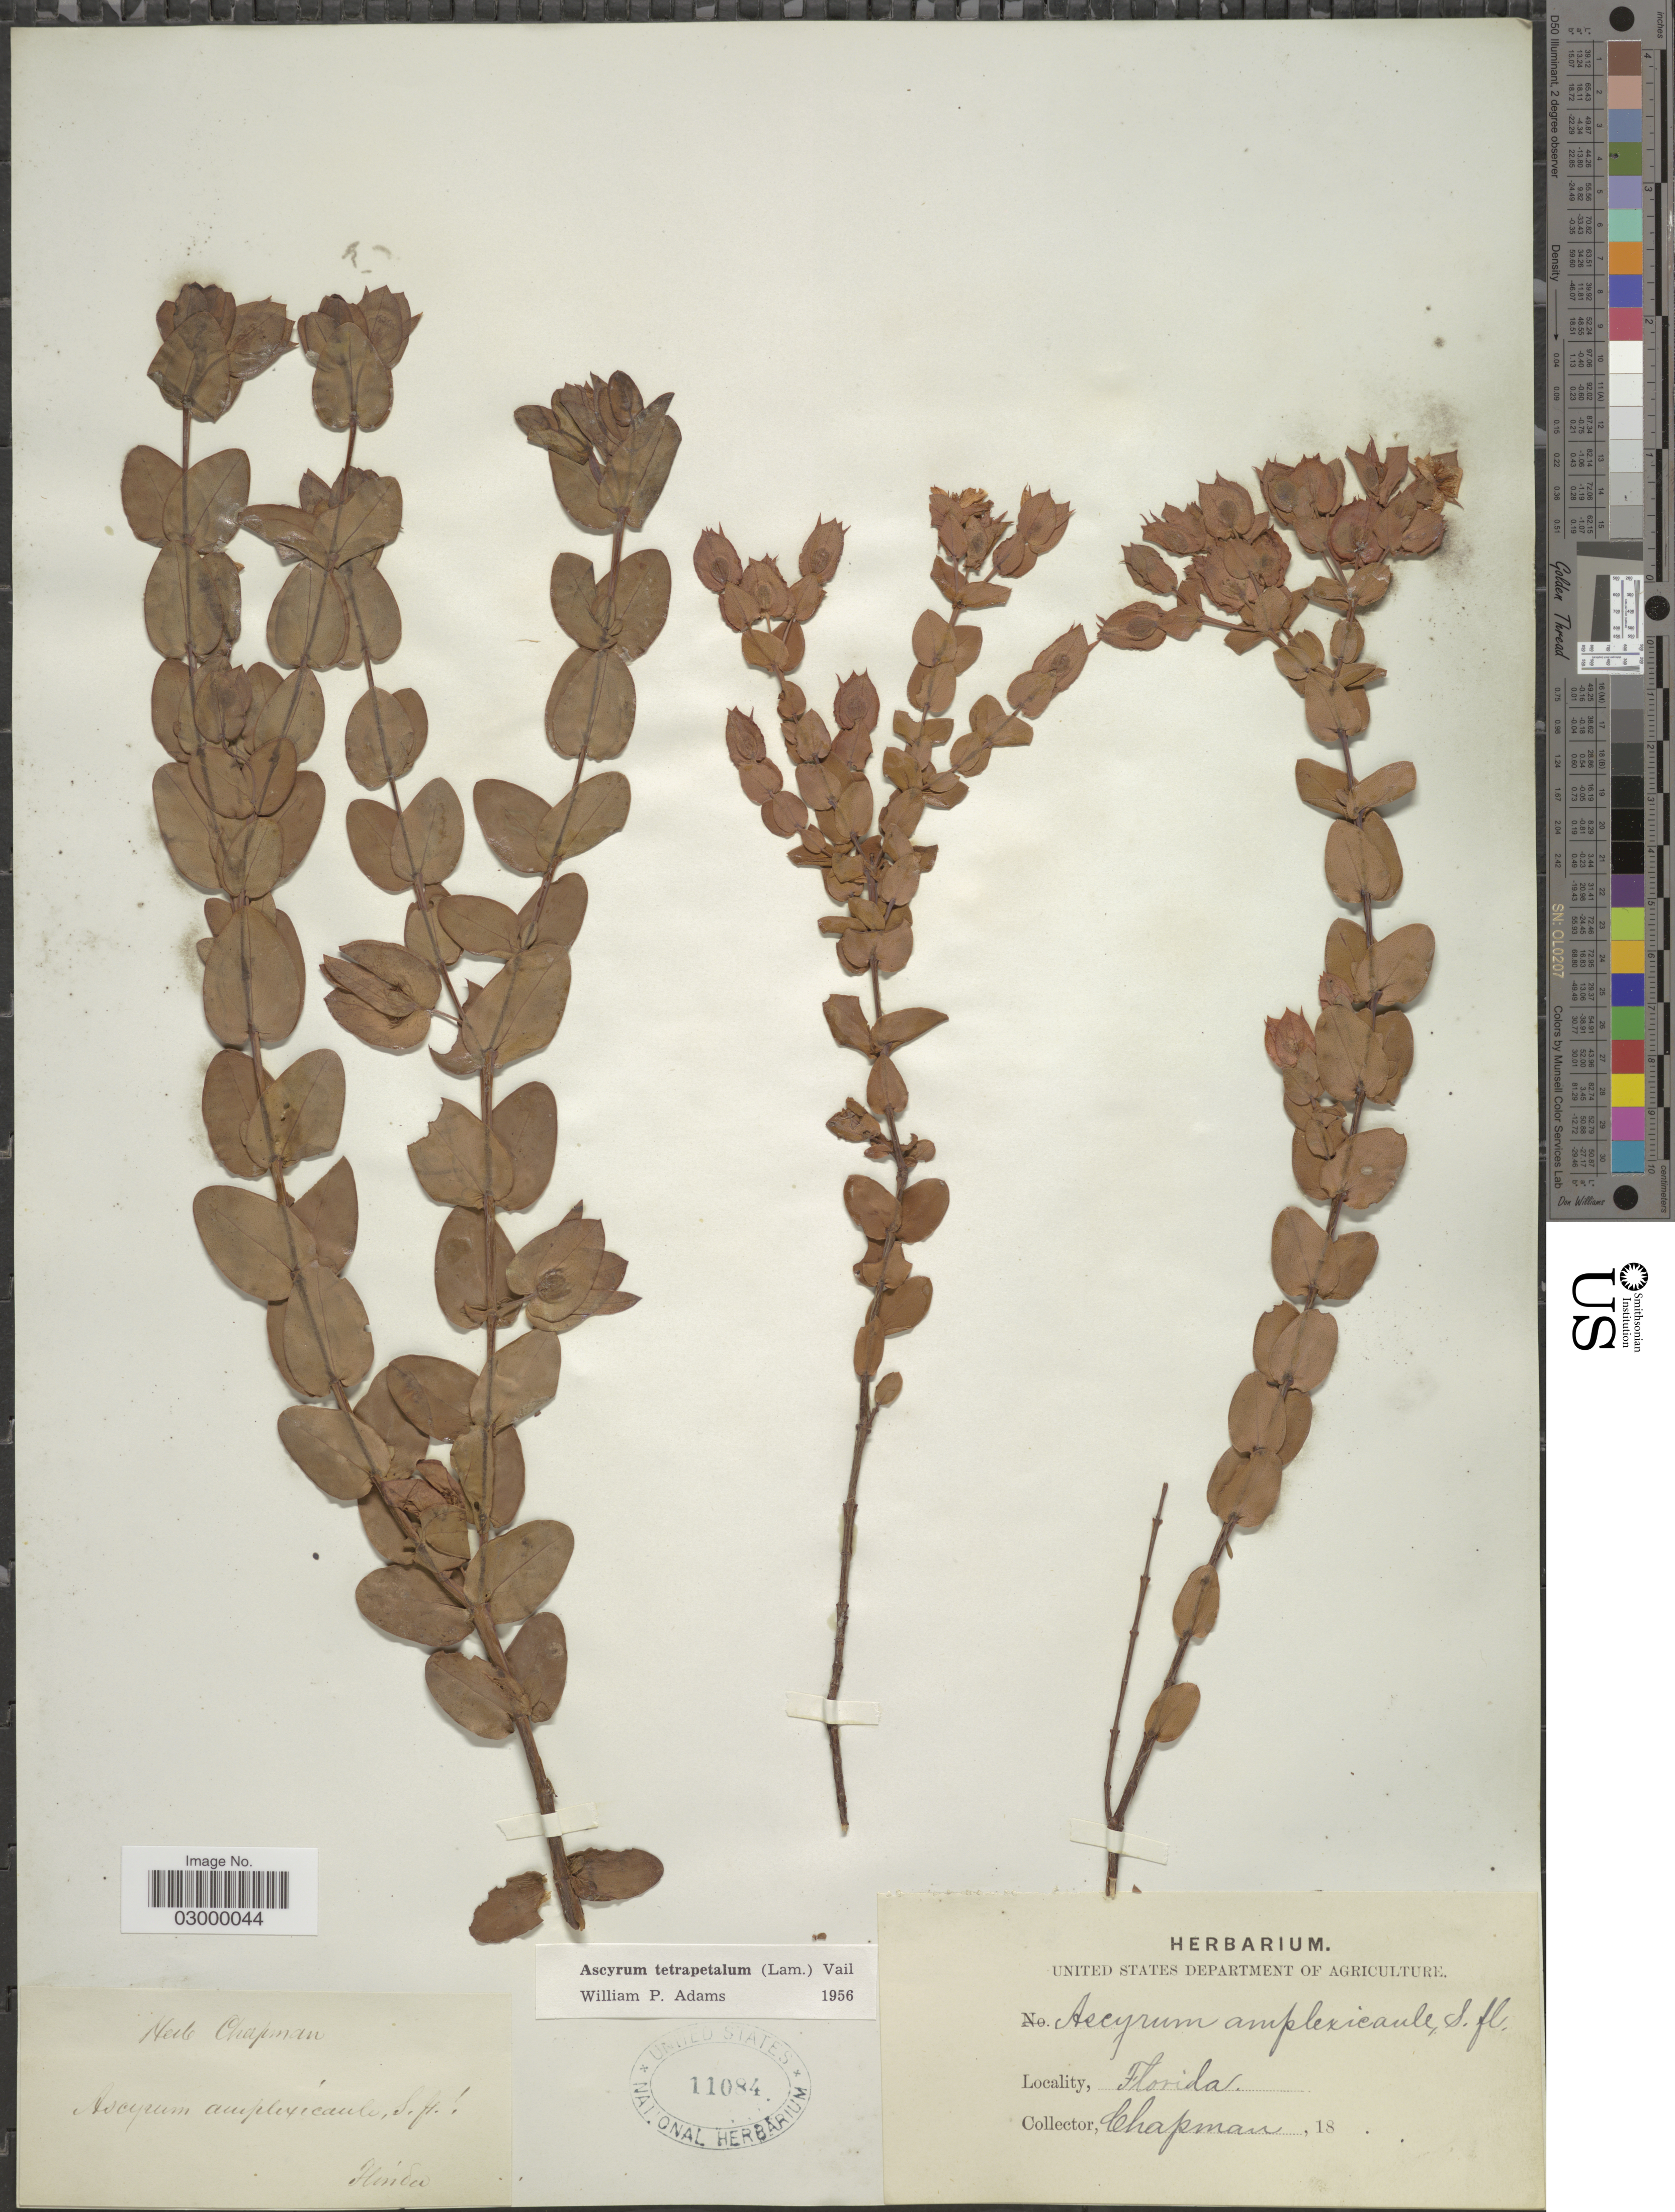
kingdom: Plantae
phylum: Tracheophyta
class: Magnoliopsida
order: Malpighiales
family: Hypericaceae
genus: Hypericum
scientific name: Hypericum tetrapetalum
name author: Lam.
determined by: Strong, Mark T., (BOT), Smithsonian Institution - National Museum of Natural History (UNITED STATES)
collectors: A. Chapman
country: United States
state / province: Florida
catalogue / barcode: US 11084